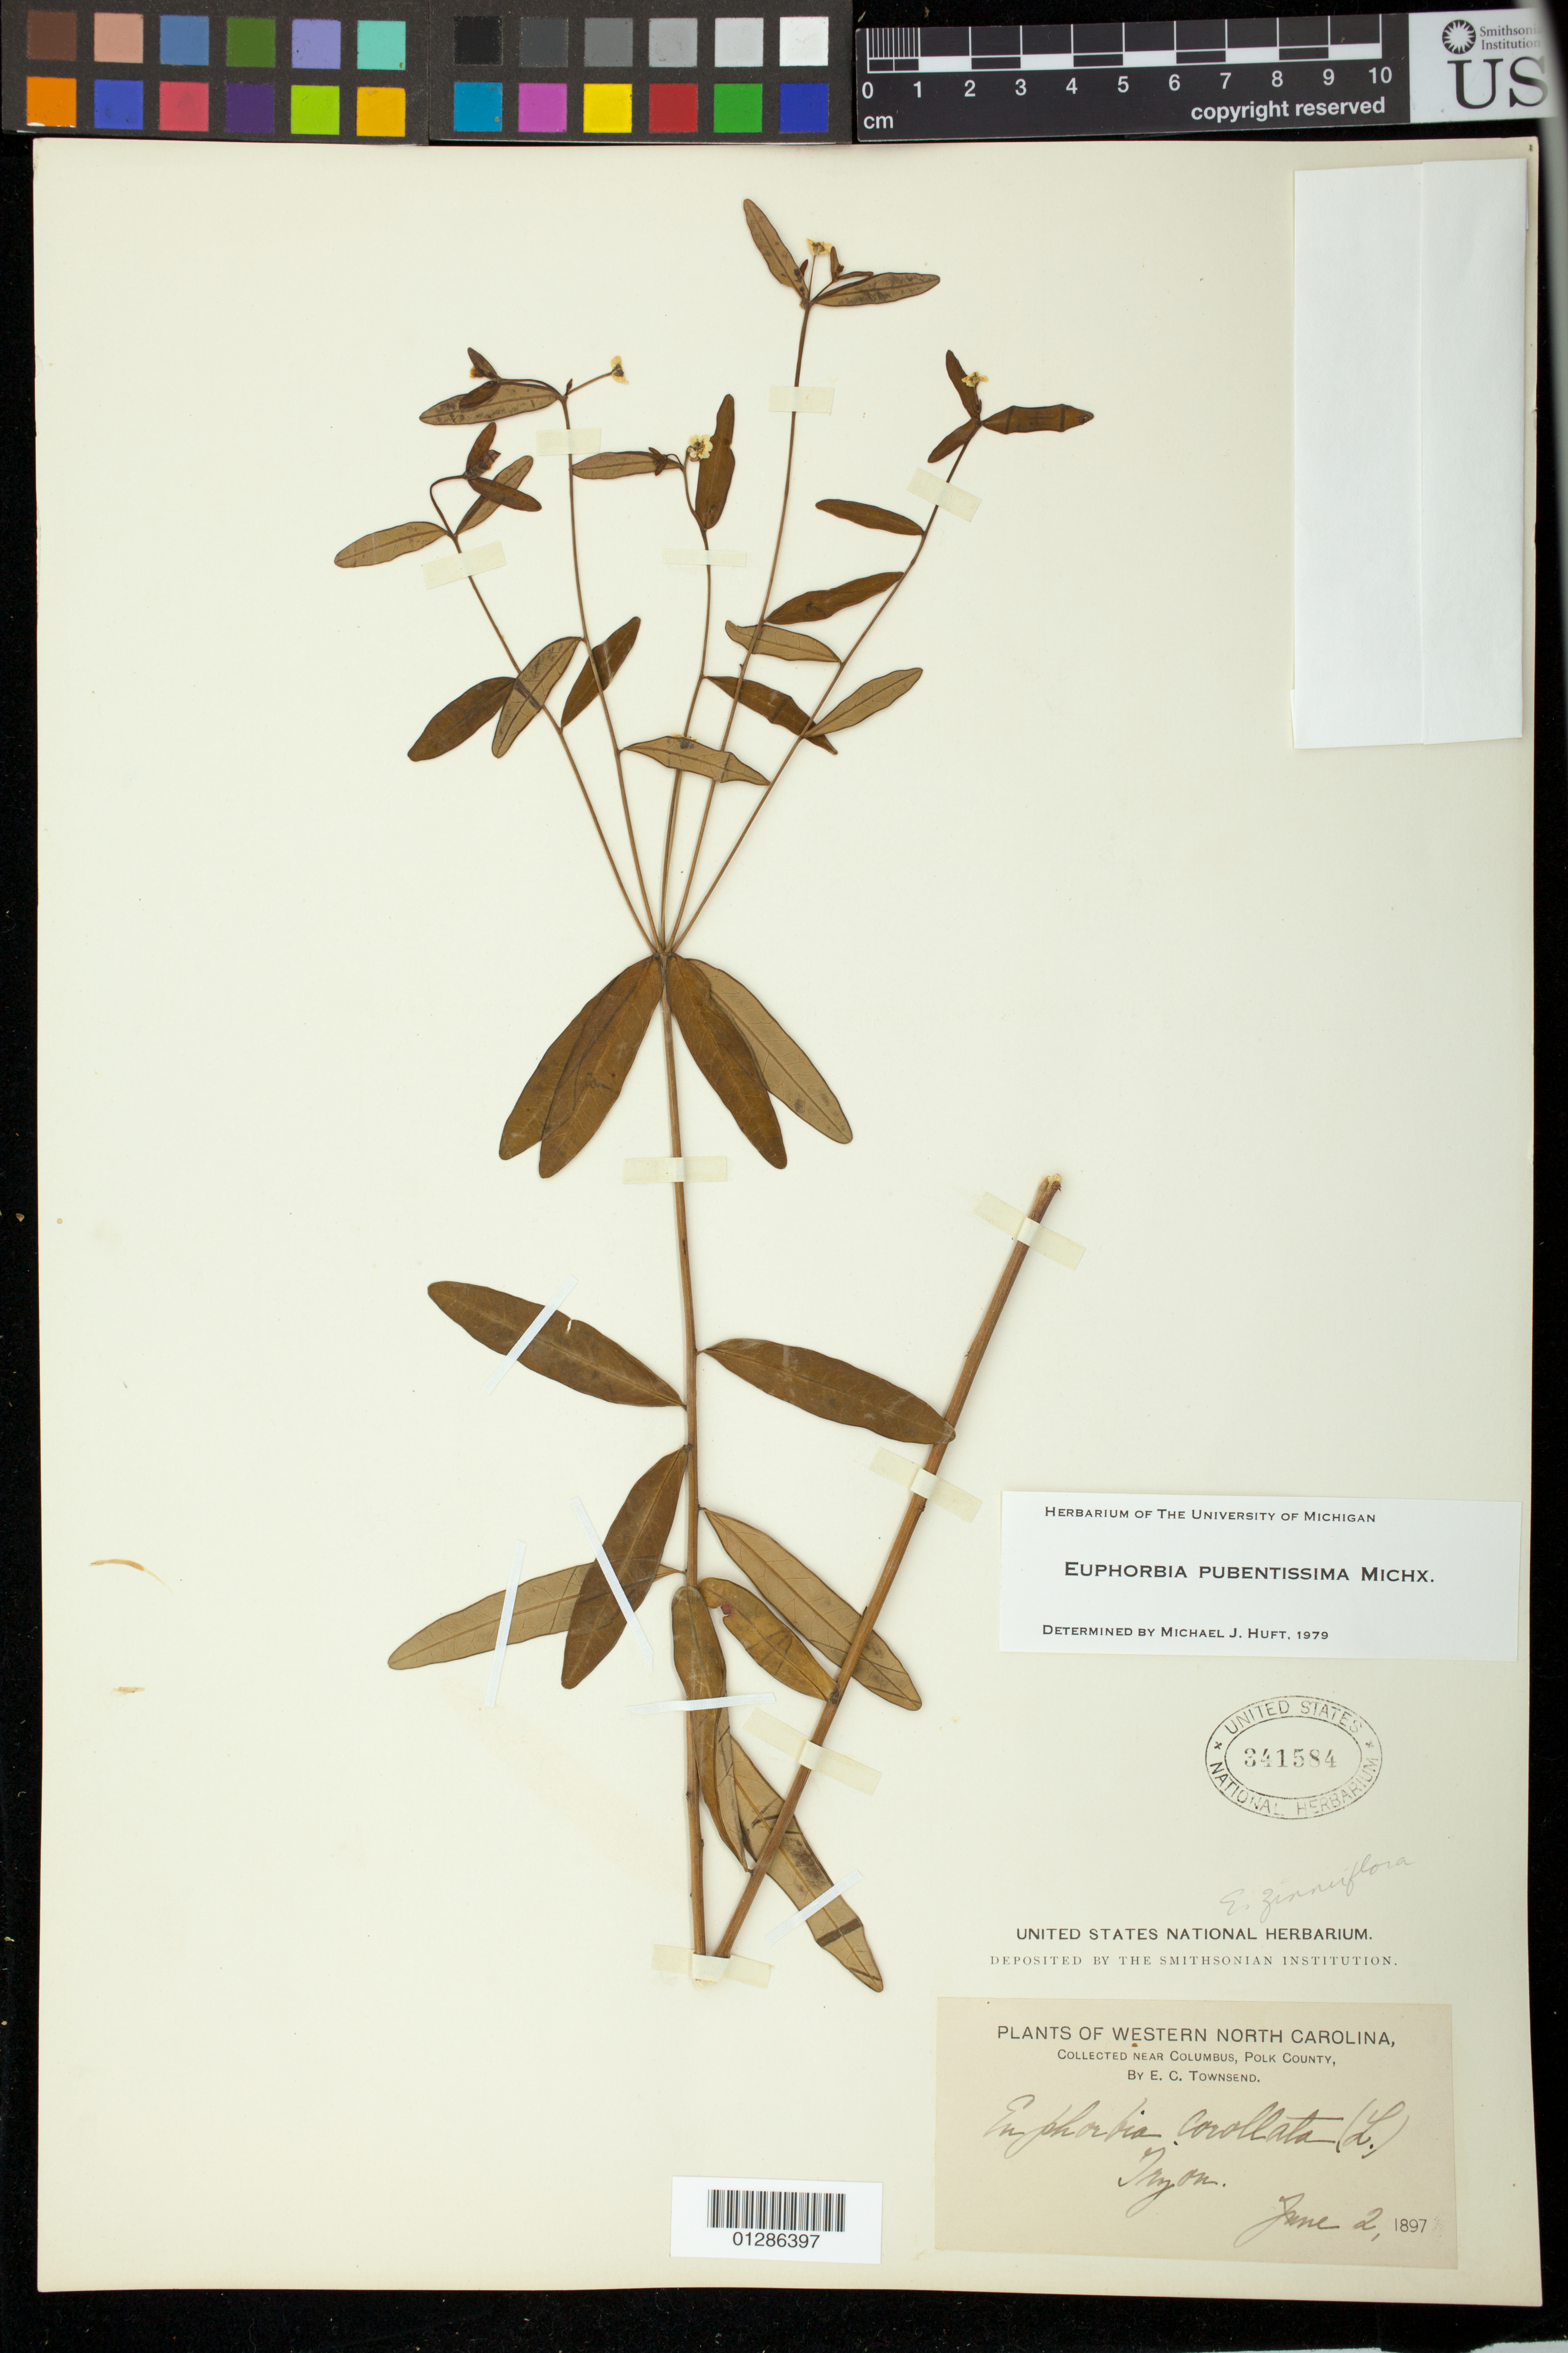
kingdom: Plantae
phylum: Tracheophyta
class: Magnoliopsida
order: Malpighiales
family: Euphorbiaceae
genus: Euphorbia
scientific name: Euphorbia pubentissima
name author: Michx.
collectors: E. C. Townsend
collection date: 1897-06-02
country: United States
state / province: North Carolina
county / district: Polk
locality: near Columbus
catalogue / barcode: US 341584